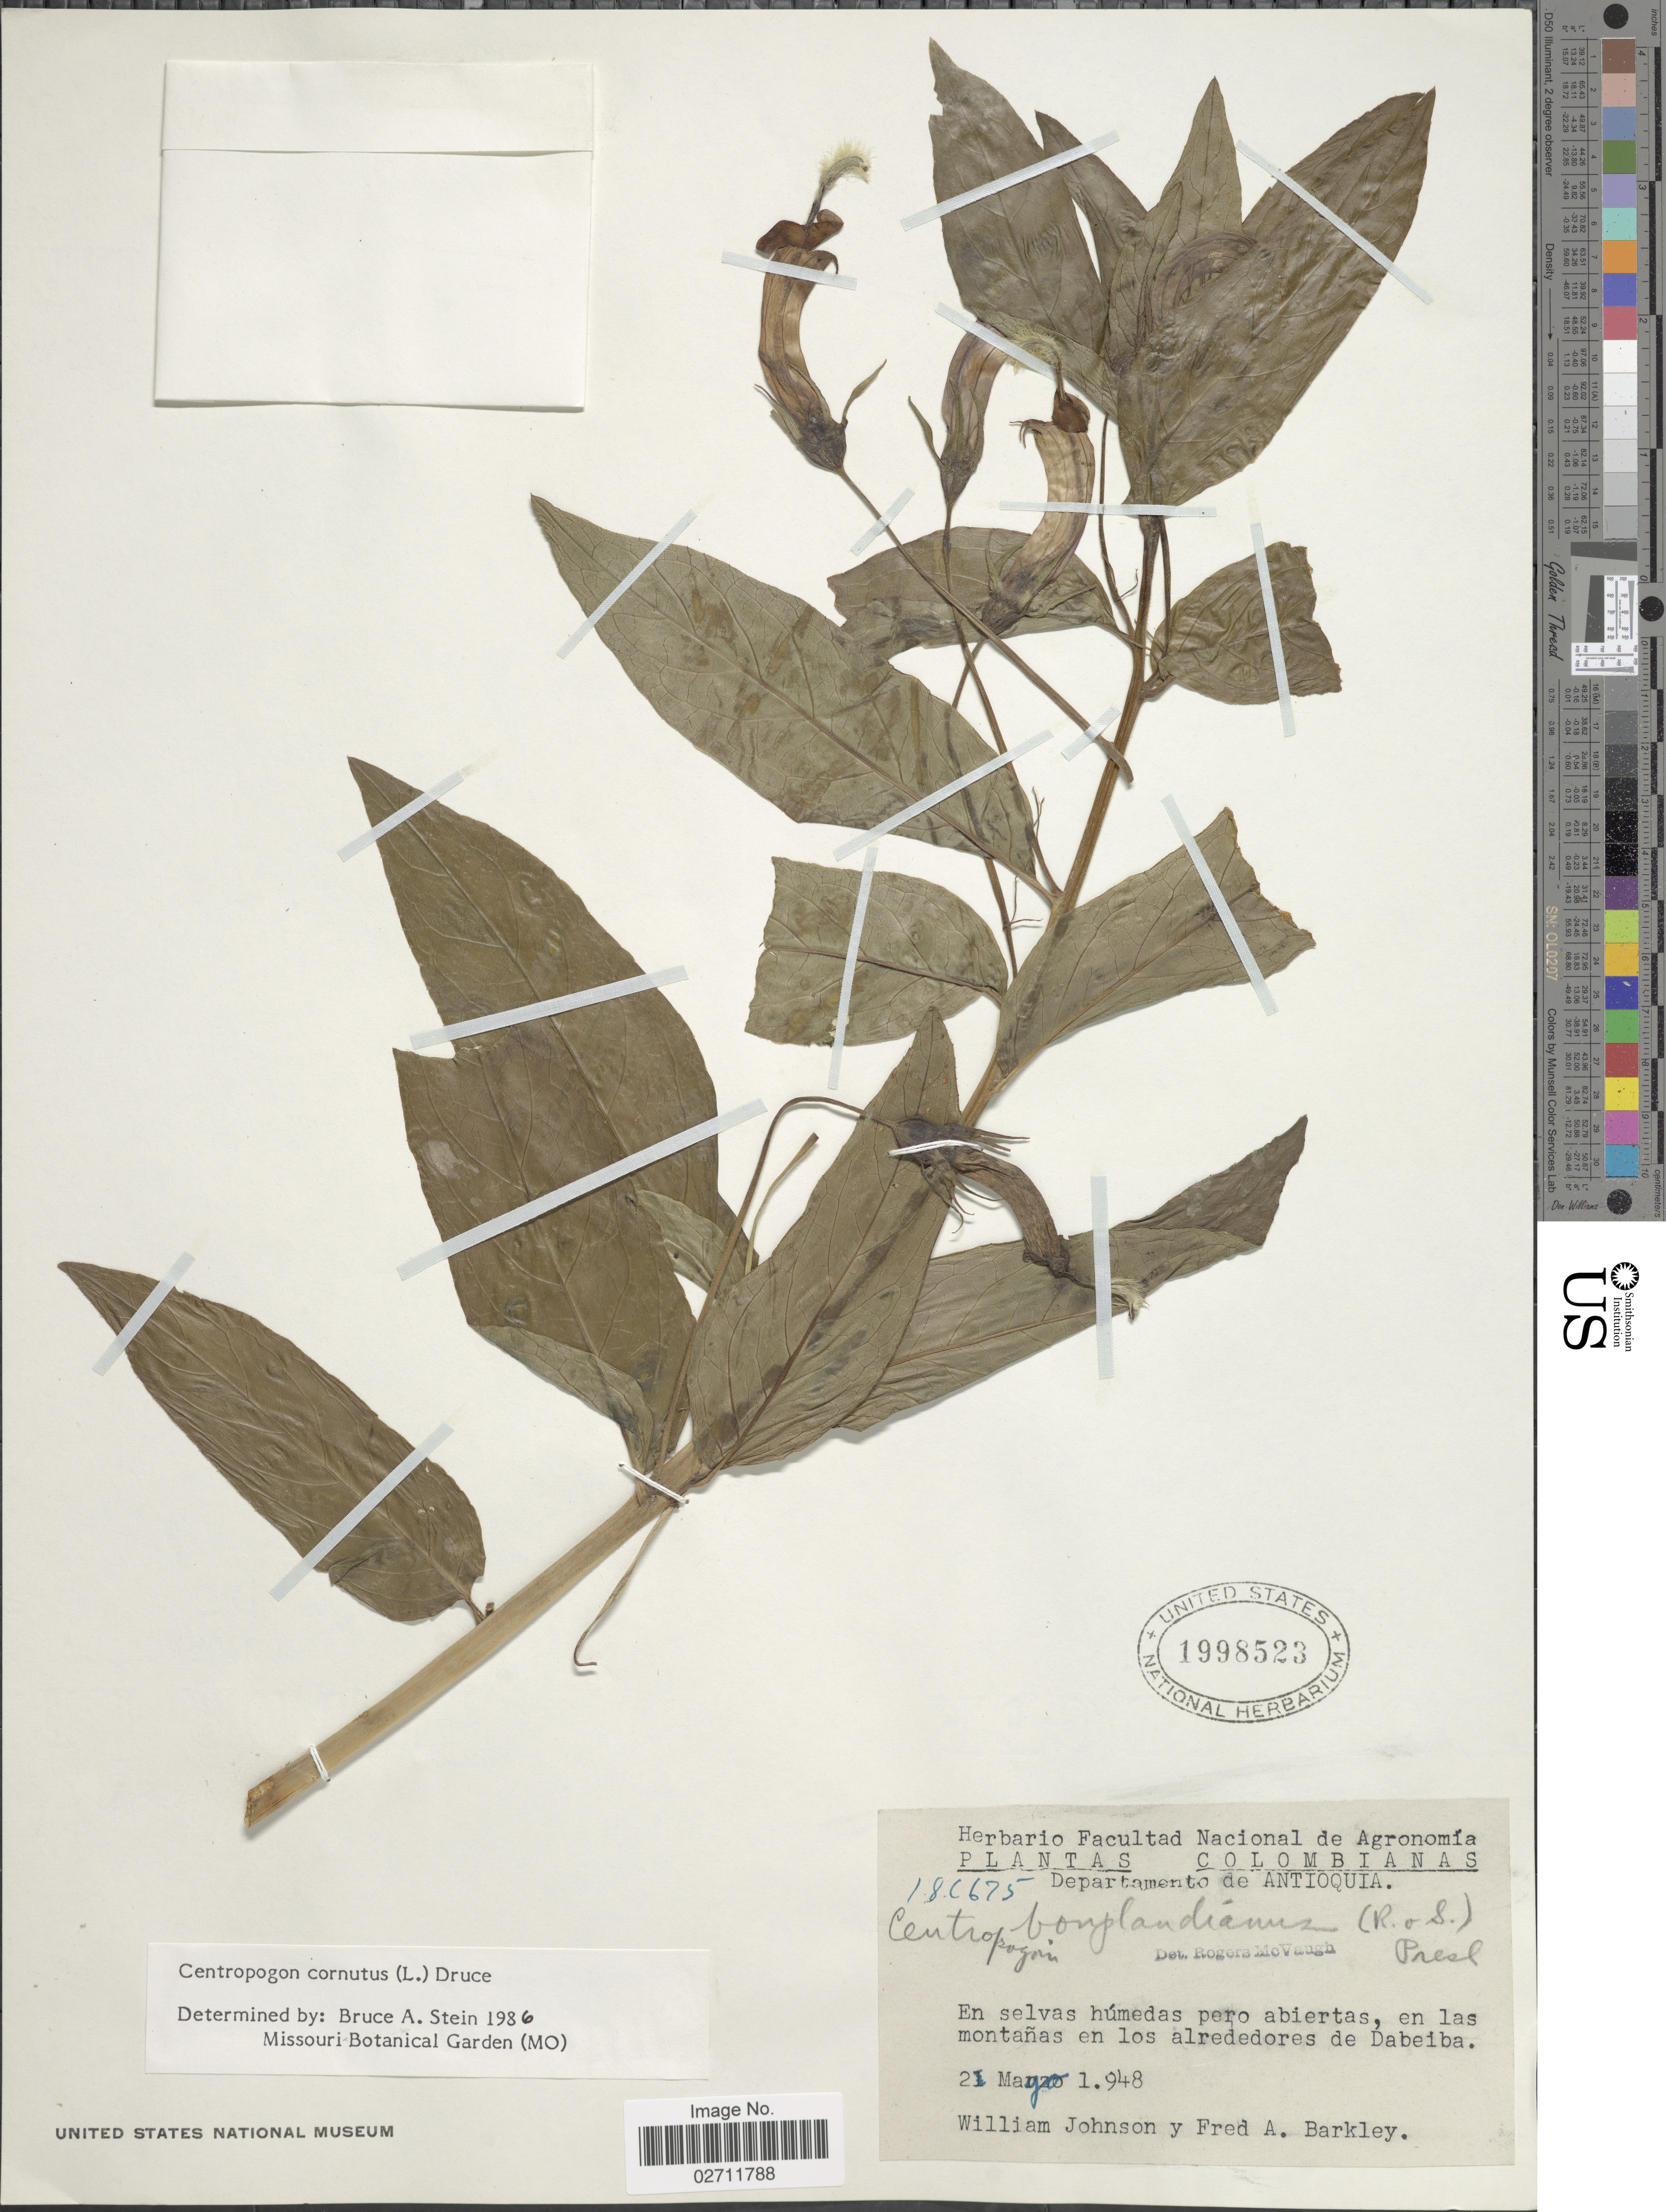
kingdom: Plantae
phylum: Tracheophyta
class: Magnoliopsida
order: Asterales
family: Campanulaceae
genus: Centropogon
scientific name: Centropogon cornutus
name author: (L.) Druce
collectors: W. M. Johnson & F. A. Barkley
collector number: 18C675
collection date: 1948-05-02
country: Colombia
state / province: Antioquia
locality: En las montanas en los alrededores de Dabeiba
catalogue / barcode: US 1998523